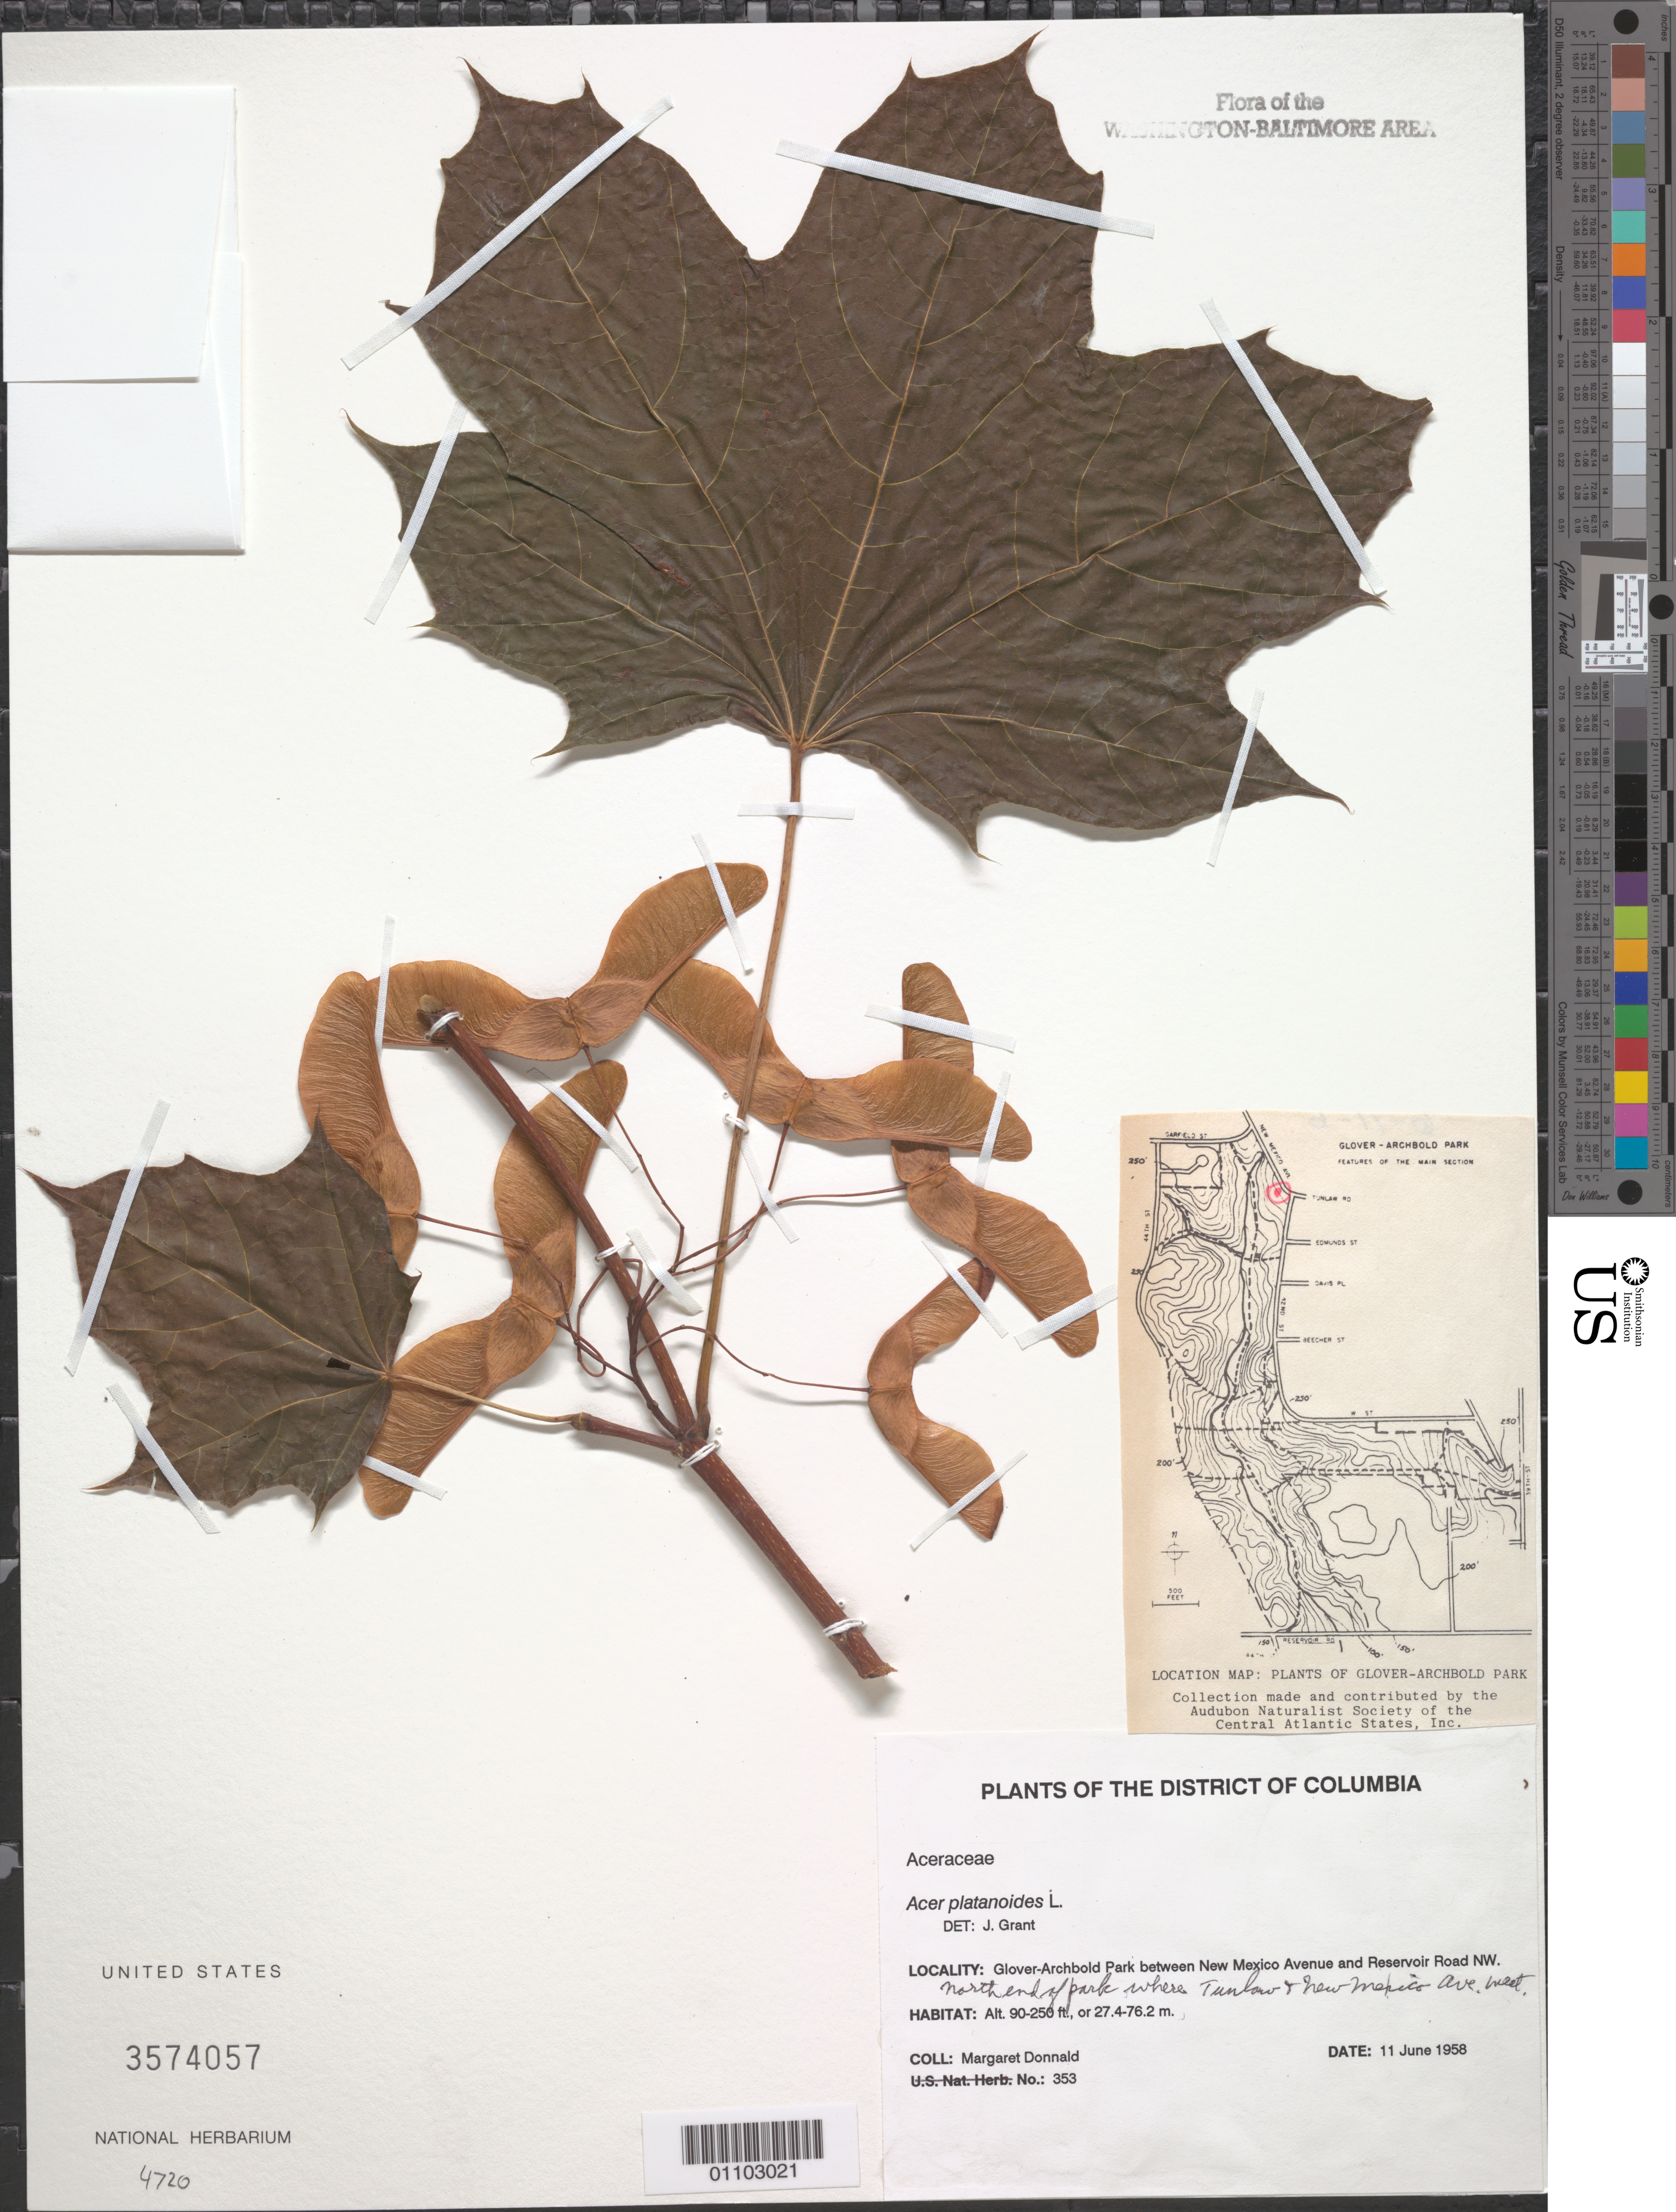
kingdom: Plantae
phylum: Tracheophyta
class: Magnoliopsida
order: Sapindales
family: Sapindaceae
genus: Acer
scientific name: Acer platanoides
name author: L.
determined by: Grant, J.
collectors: M. Donnald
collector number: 353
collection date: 1958-06-11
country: United States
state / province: District of Columbia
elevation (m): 27.4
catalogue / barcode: US 3574057